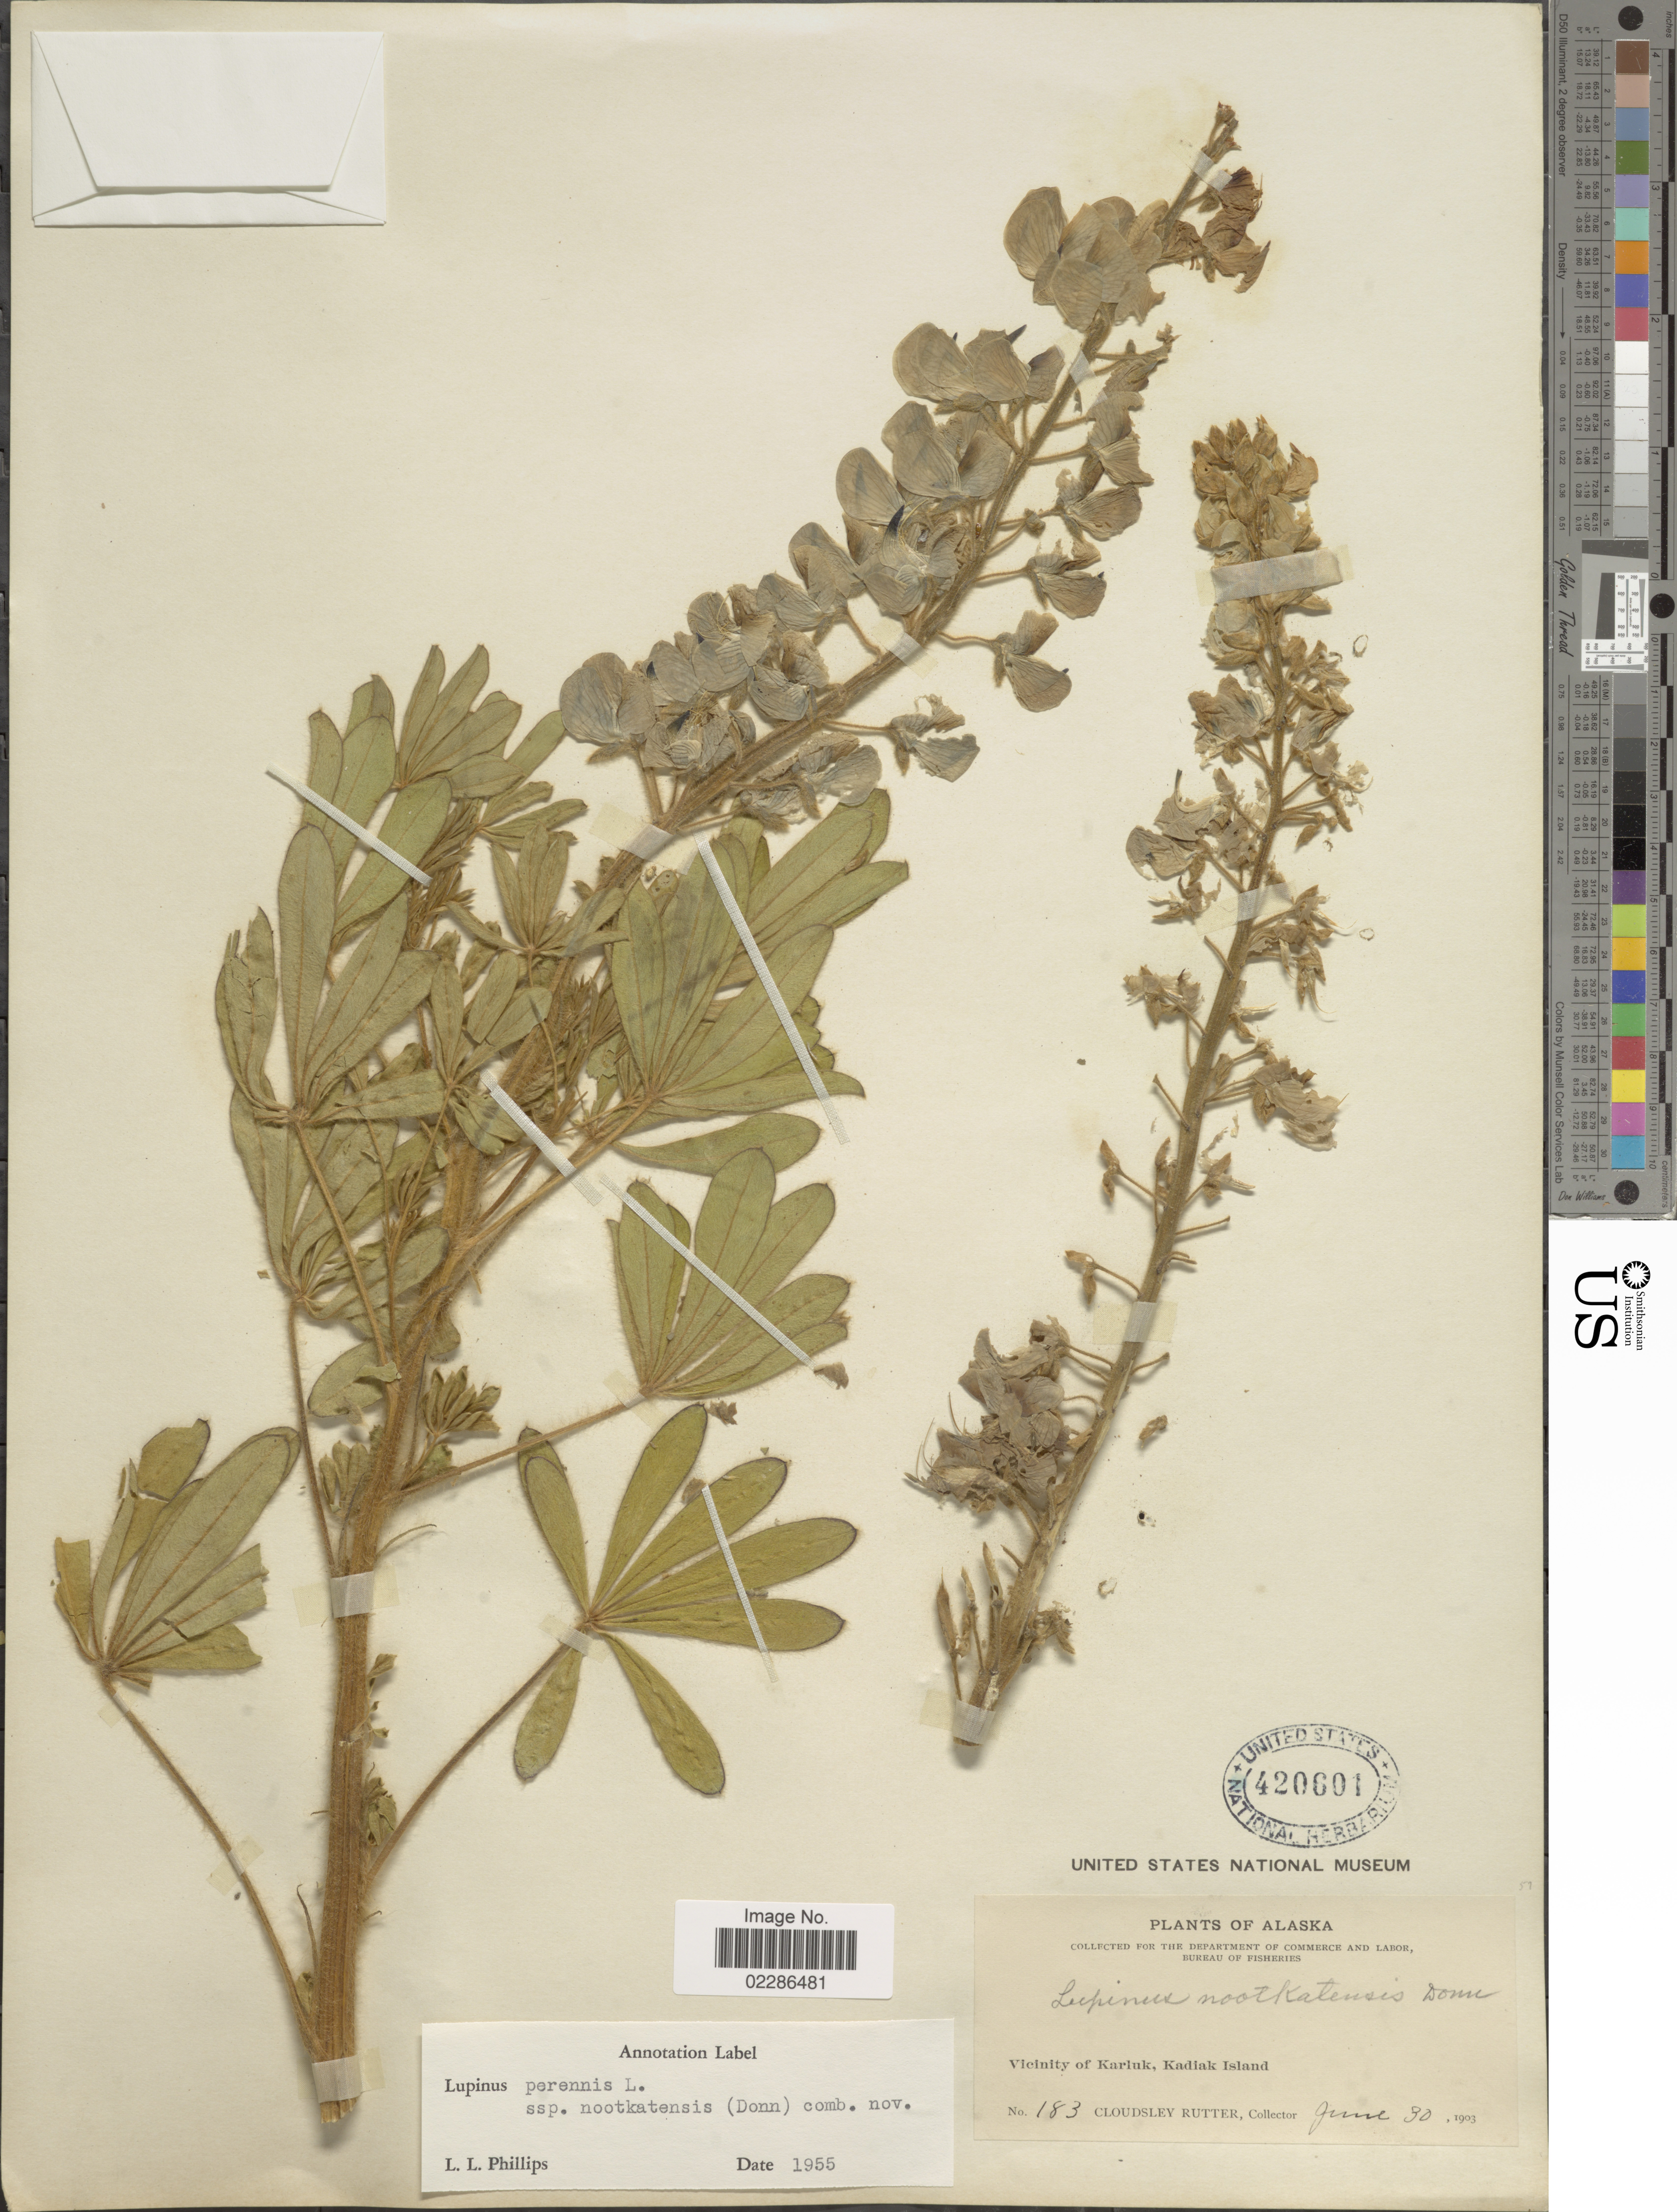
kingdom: Plantae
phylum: Tracheophyta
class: Magnoliopsida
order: Fabales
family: Fabaceae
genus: Lupinus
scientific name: Lupinus nootkatensis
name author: Donn ex Sims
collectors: C. Rutter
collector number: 183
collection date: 1903-06-30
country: United States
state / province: Alaska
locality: Vicinity of Karluk, Kadiak Island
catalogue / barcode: US 420601